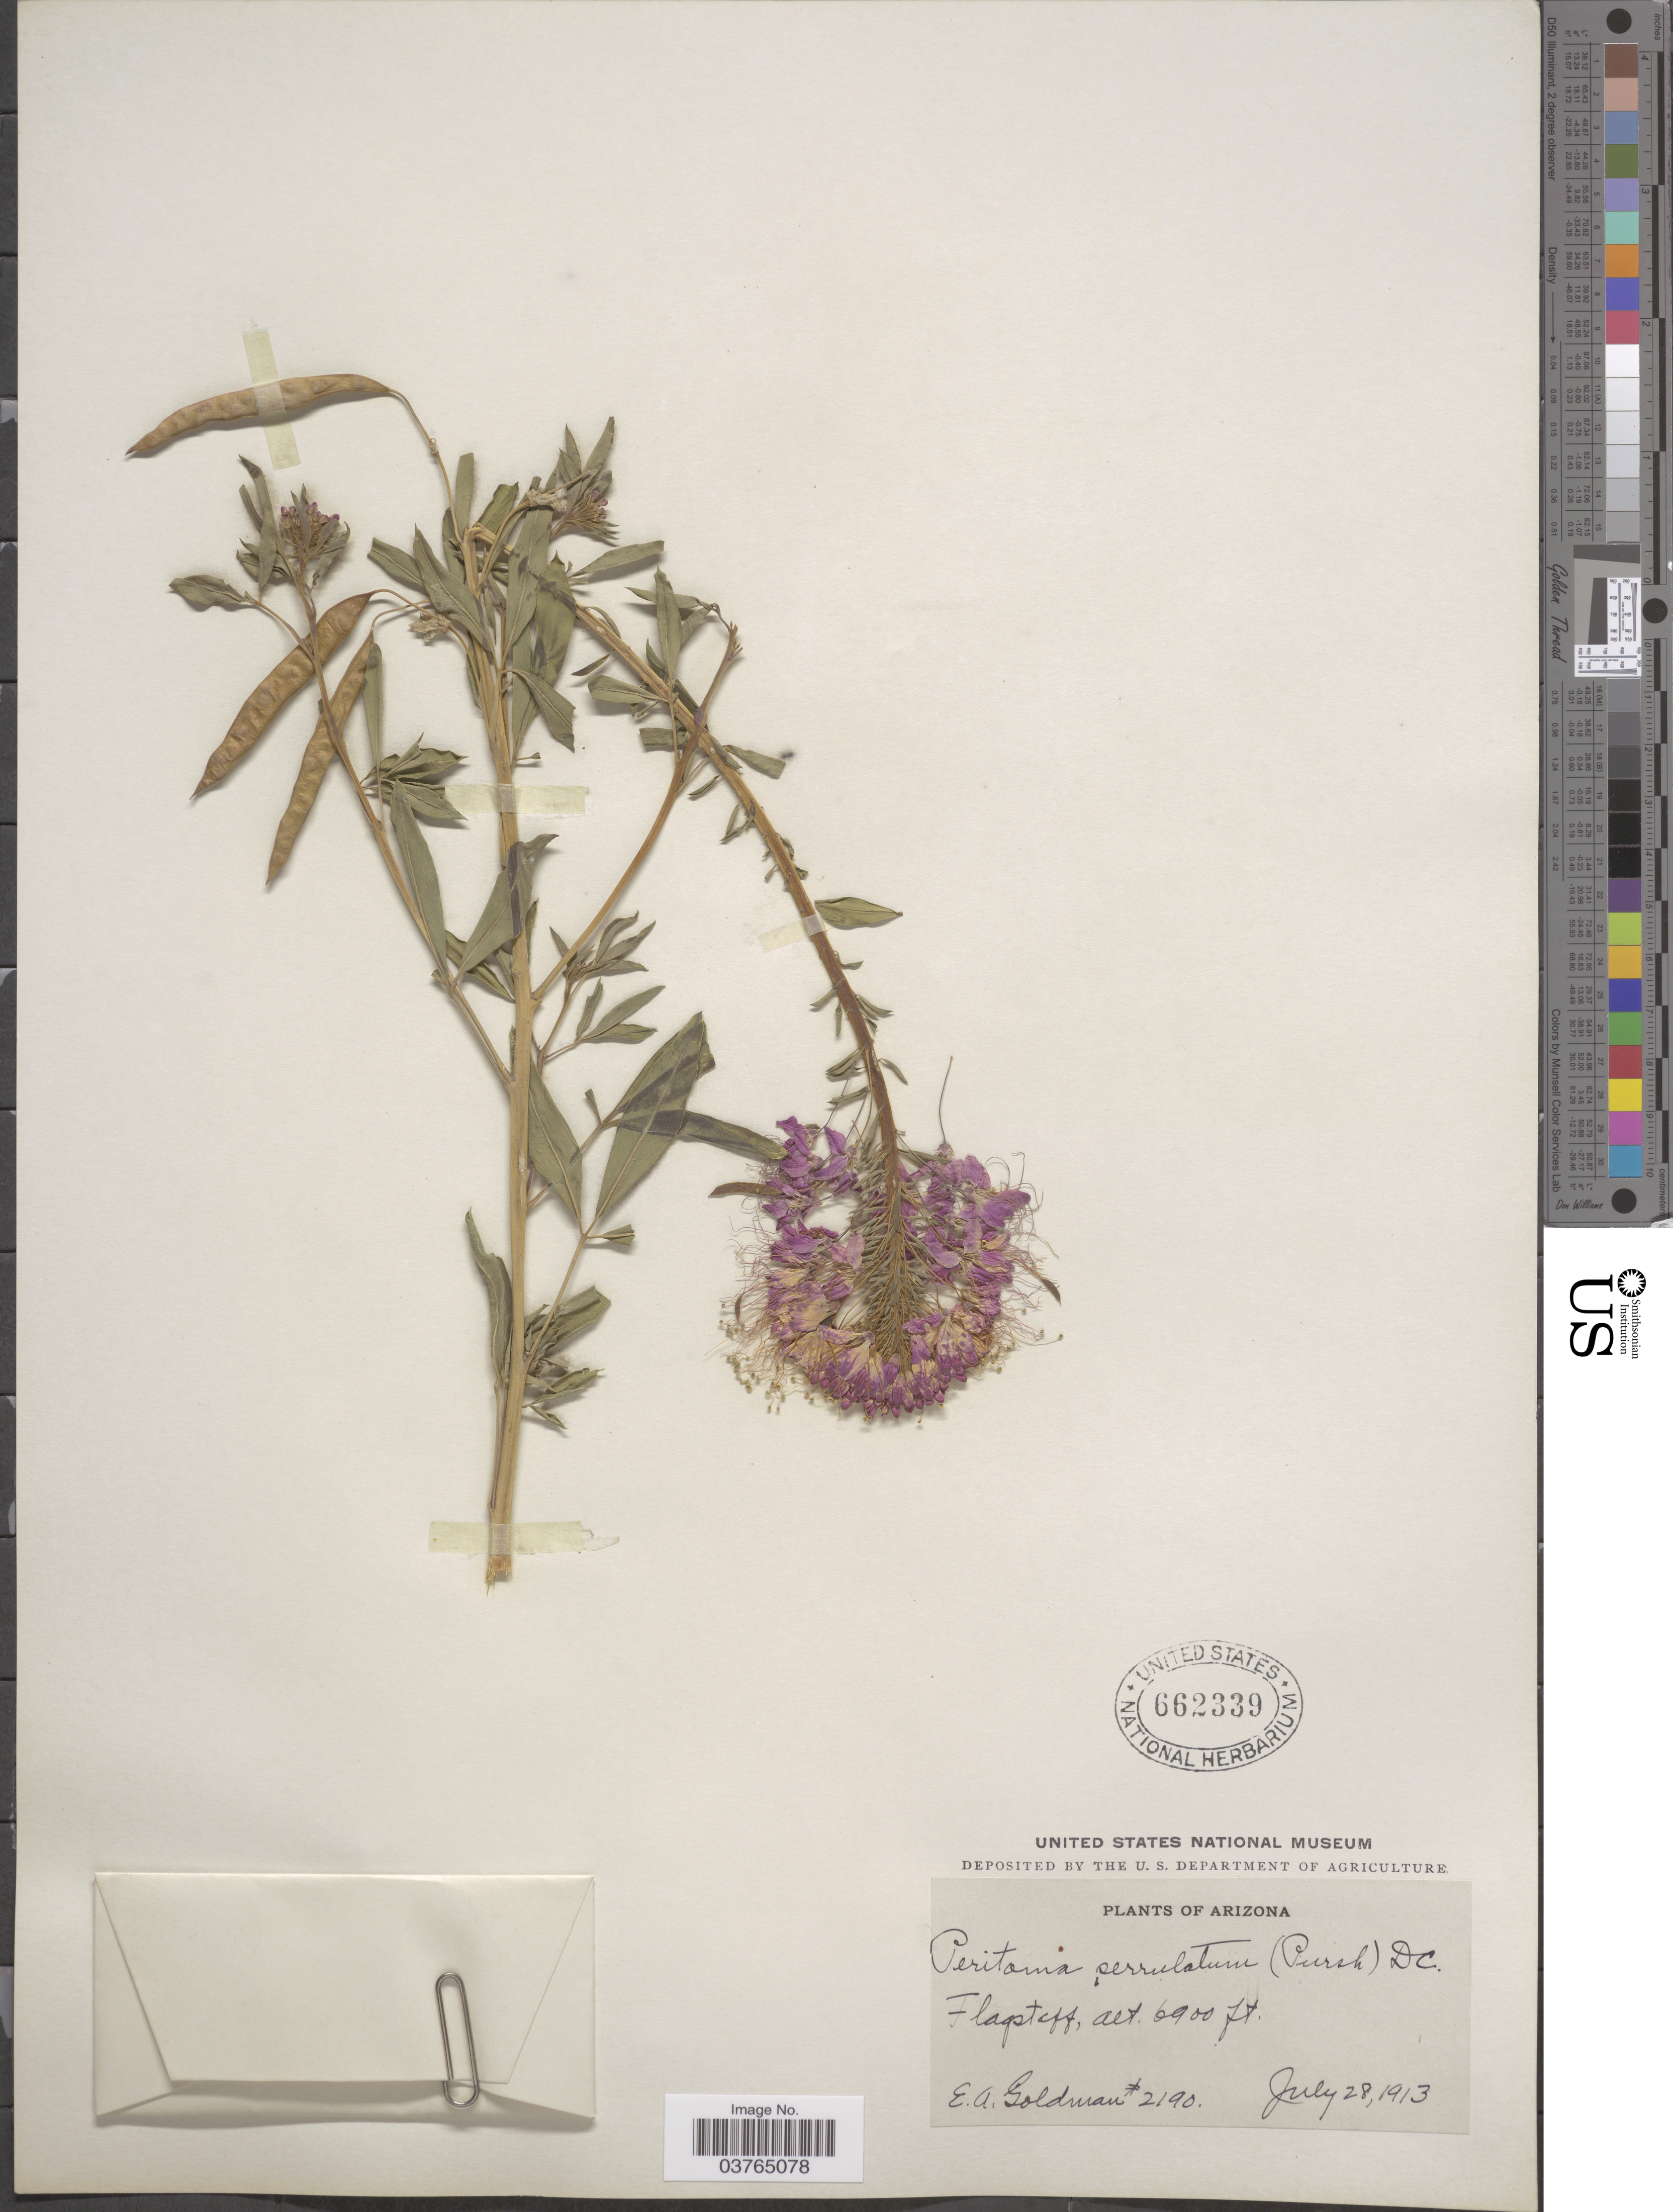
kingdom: Plantae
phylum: Tracheophyta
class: Magnoliopsida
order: Brassicales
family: Cleomaceae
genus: Cleomella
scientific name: Cleomella serrulata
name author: (Pursh) Roalson & J.C. Hall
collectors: E. A. Goldman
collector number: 2190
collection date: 1913-07-28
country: United States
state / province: Arizona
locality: Flagstaff.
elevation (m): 2103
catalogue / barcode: US 662339